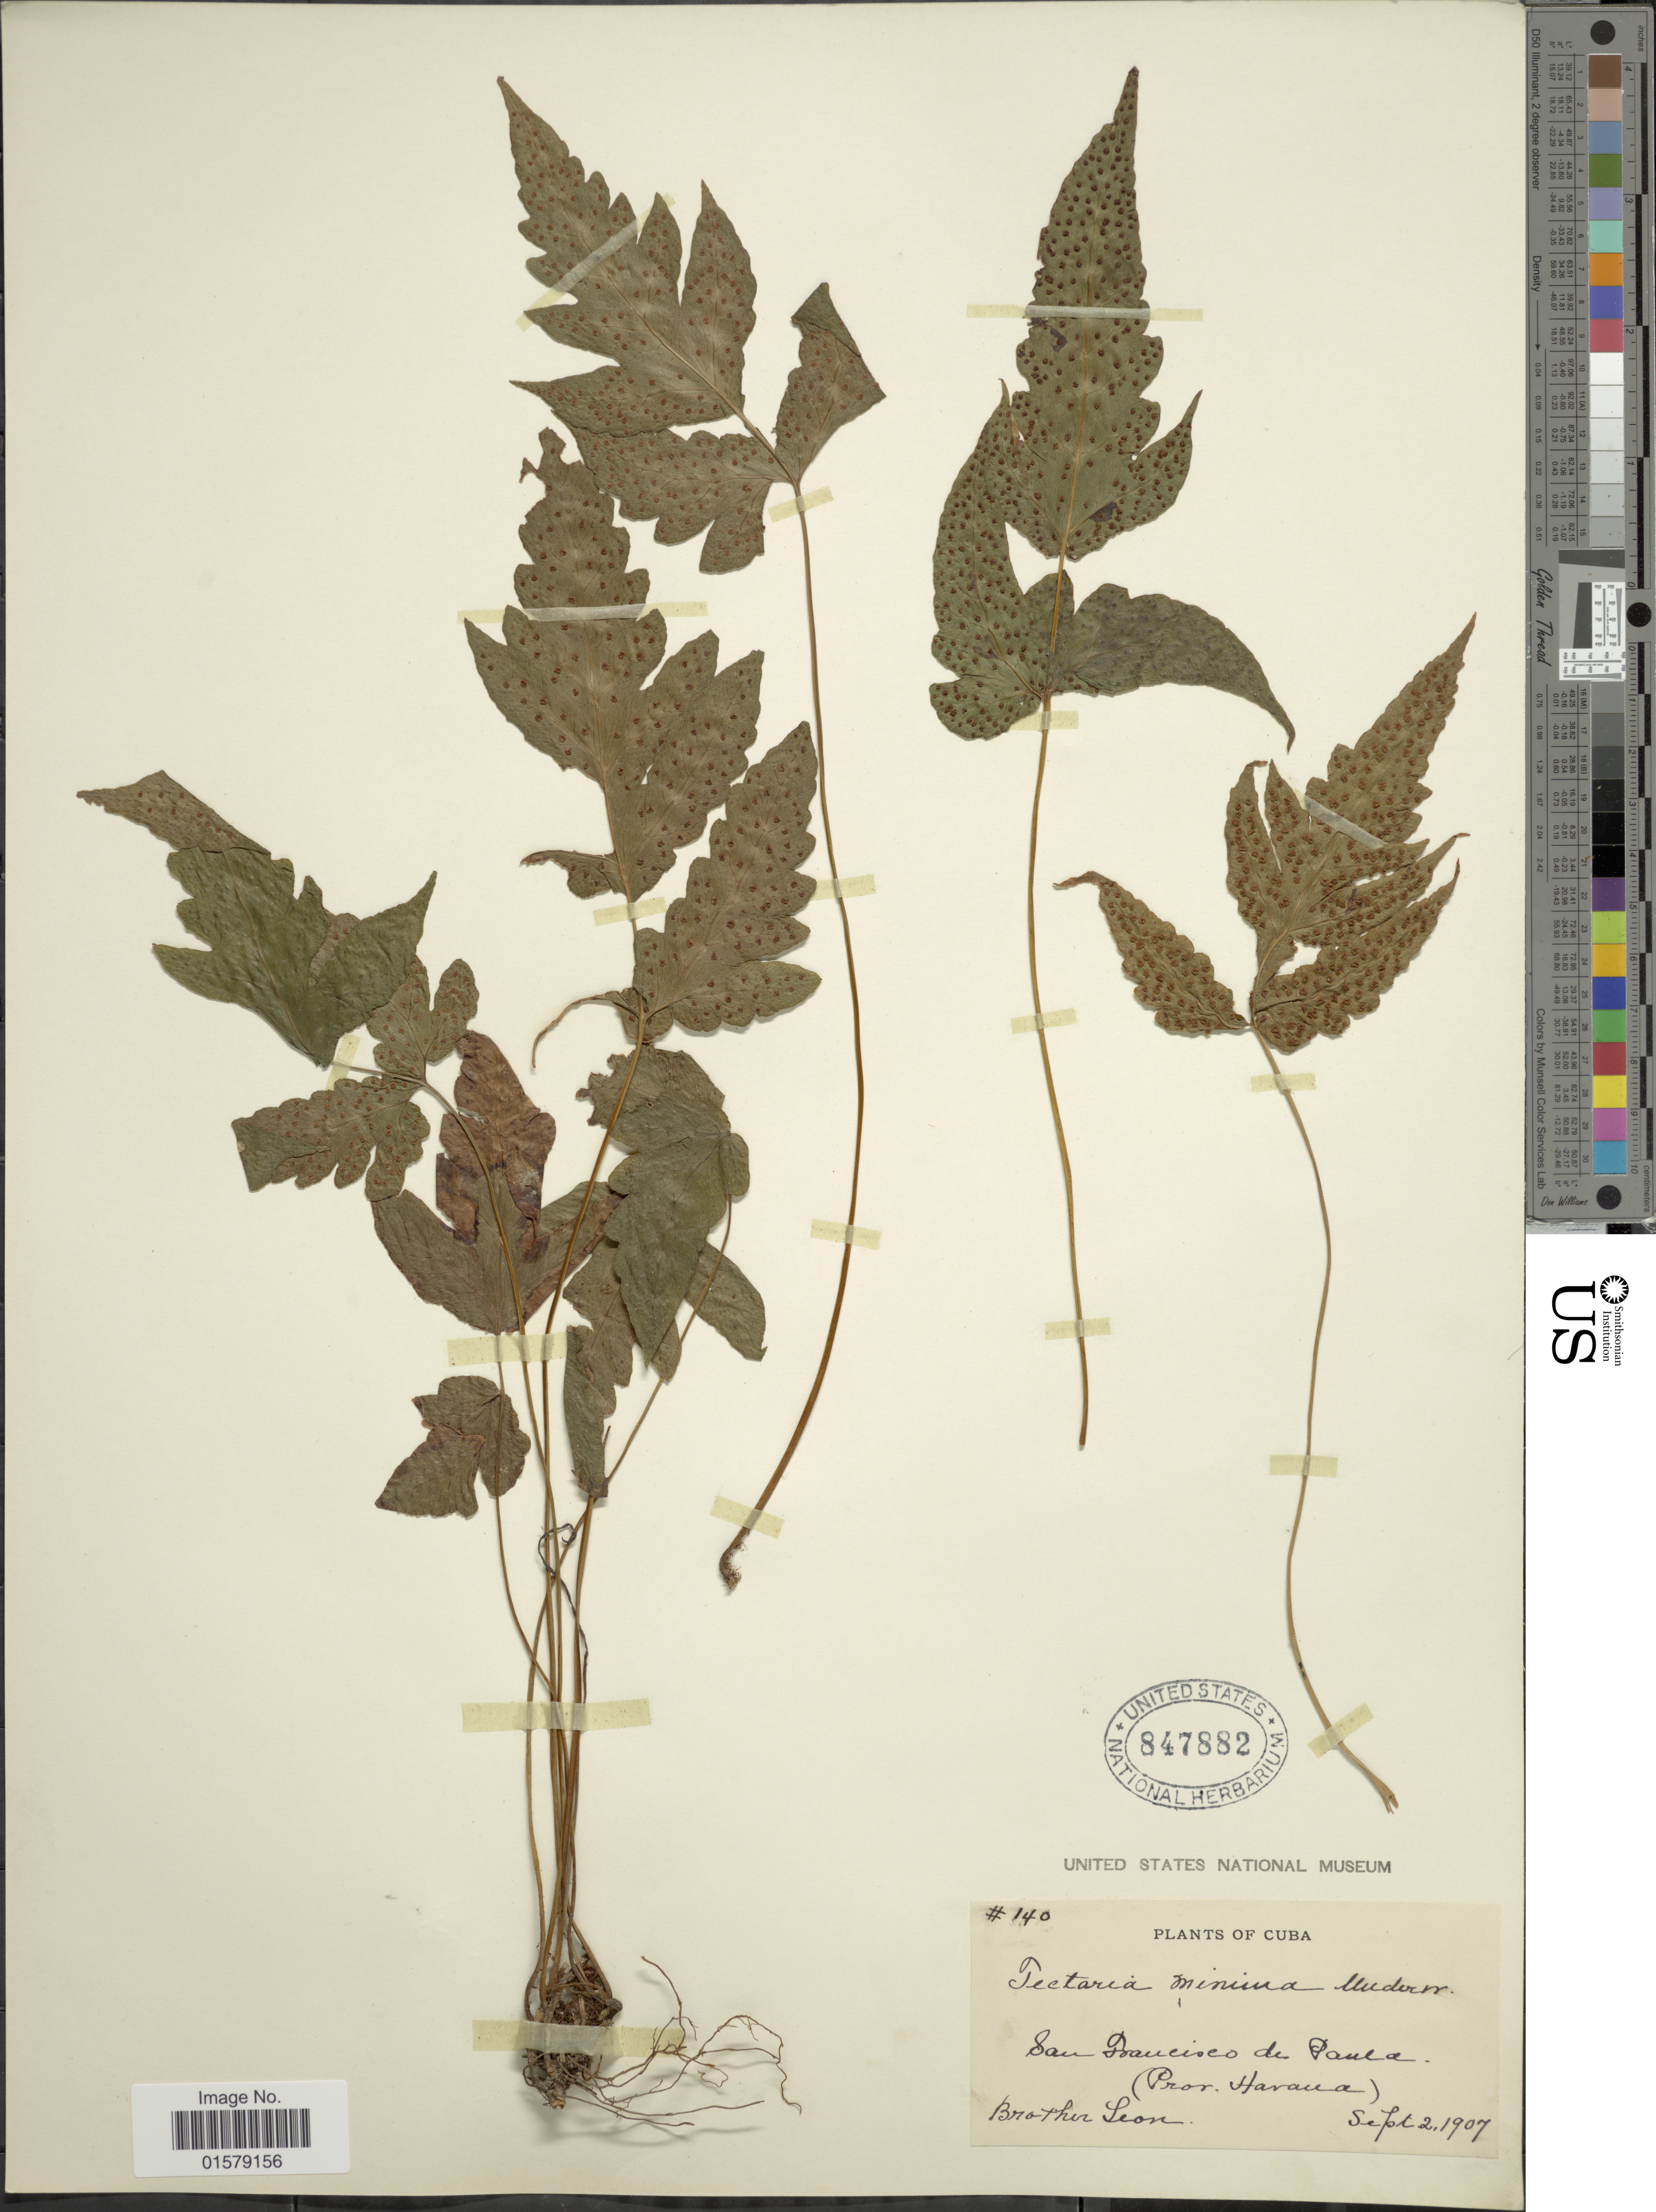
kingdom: Plantae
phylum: Tracheophyta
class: Polypodiopsida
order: Polypodiales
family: Tectariaceae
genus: Tectaria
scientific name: Tectaria fimbriata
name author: (Willd.) Lourteig & Proctor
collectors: Bro. León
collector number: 140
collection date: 1907-09-02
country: Cuba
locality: San Baueiseo de Paula, Prov. Havana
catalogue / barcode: US 847882